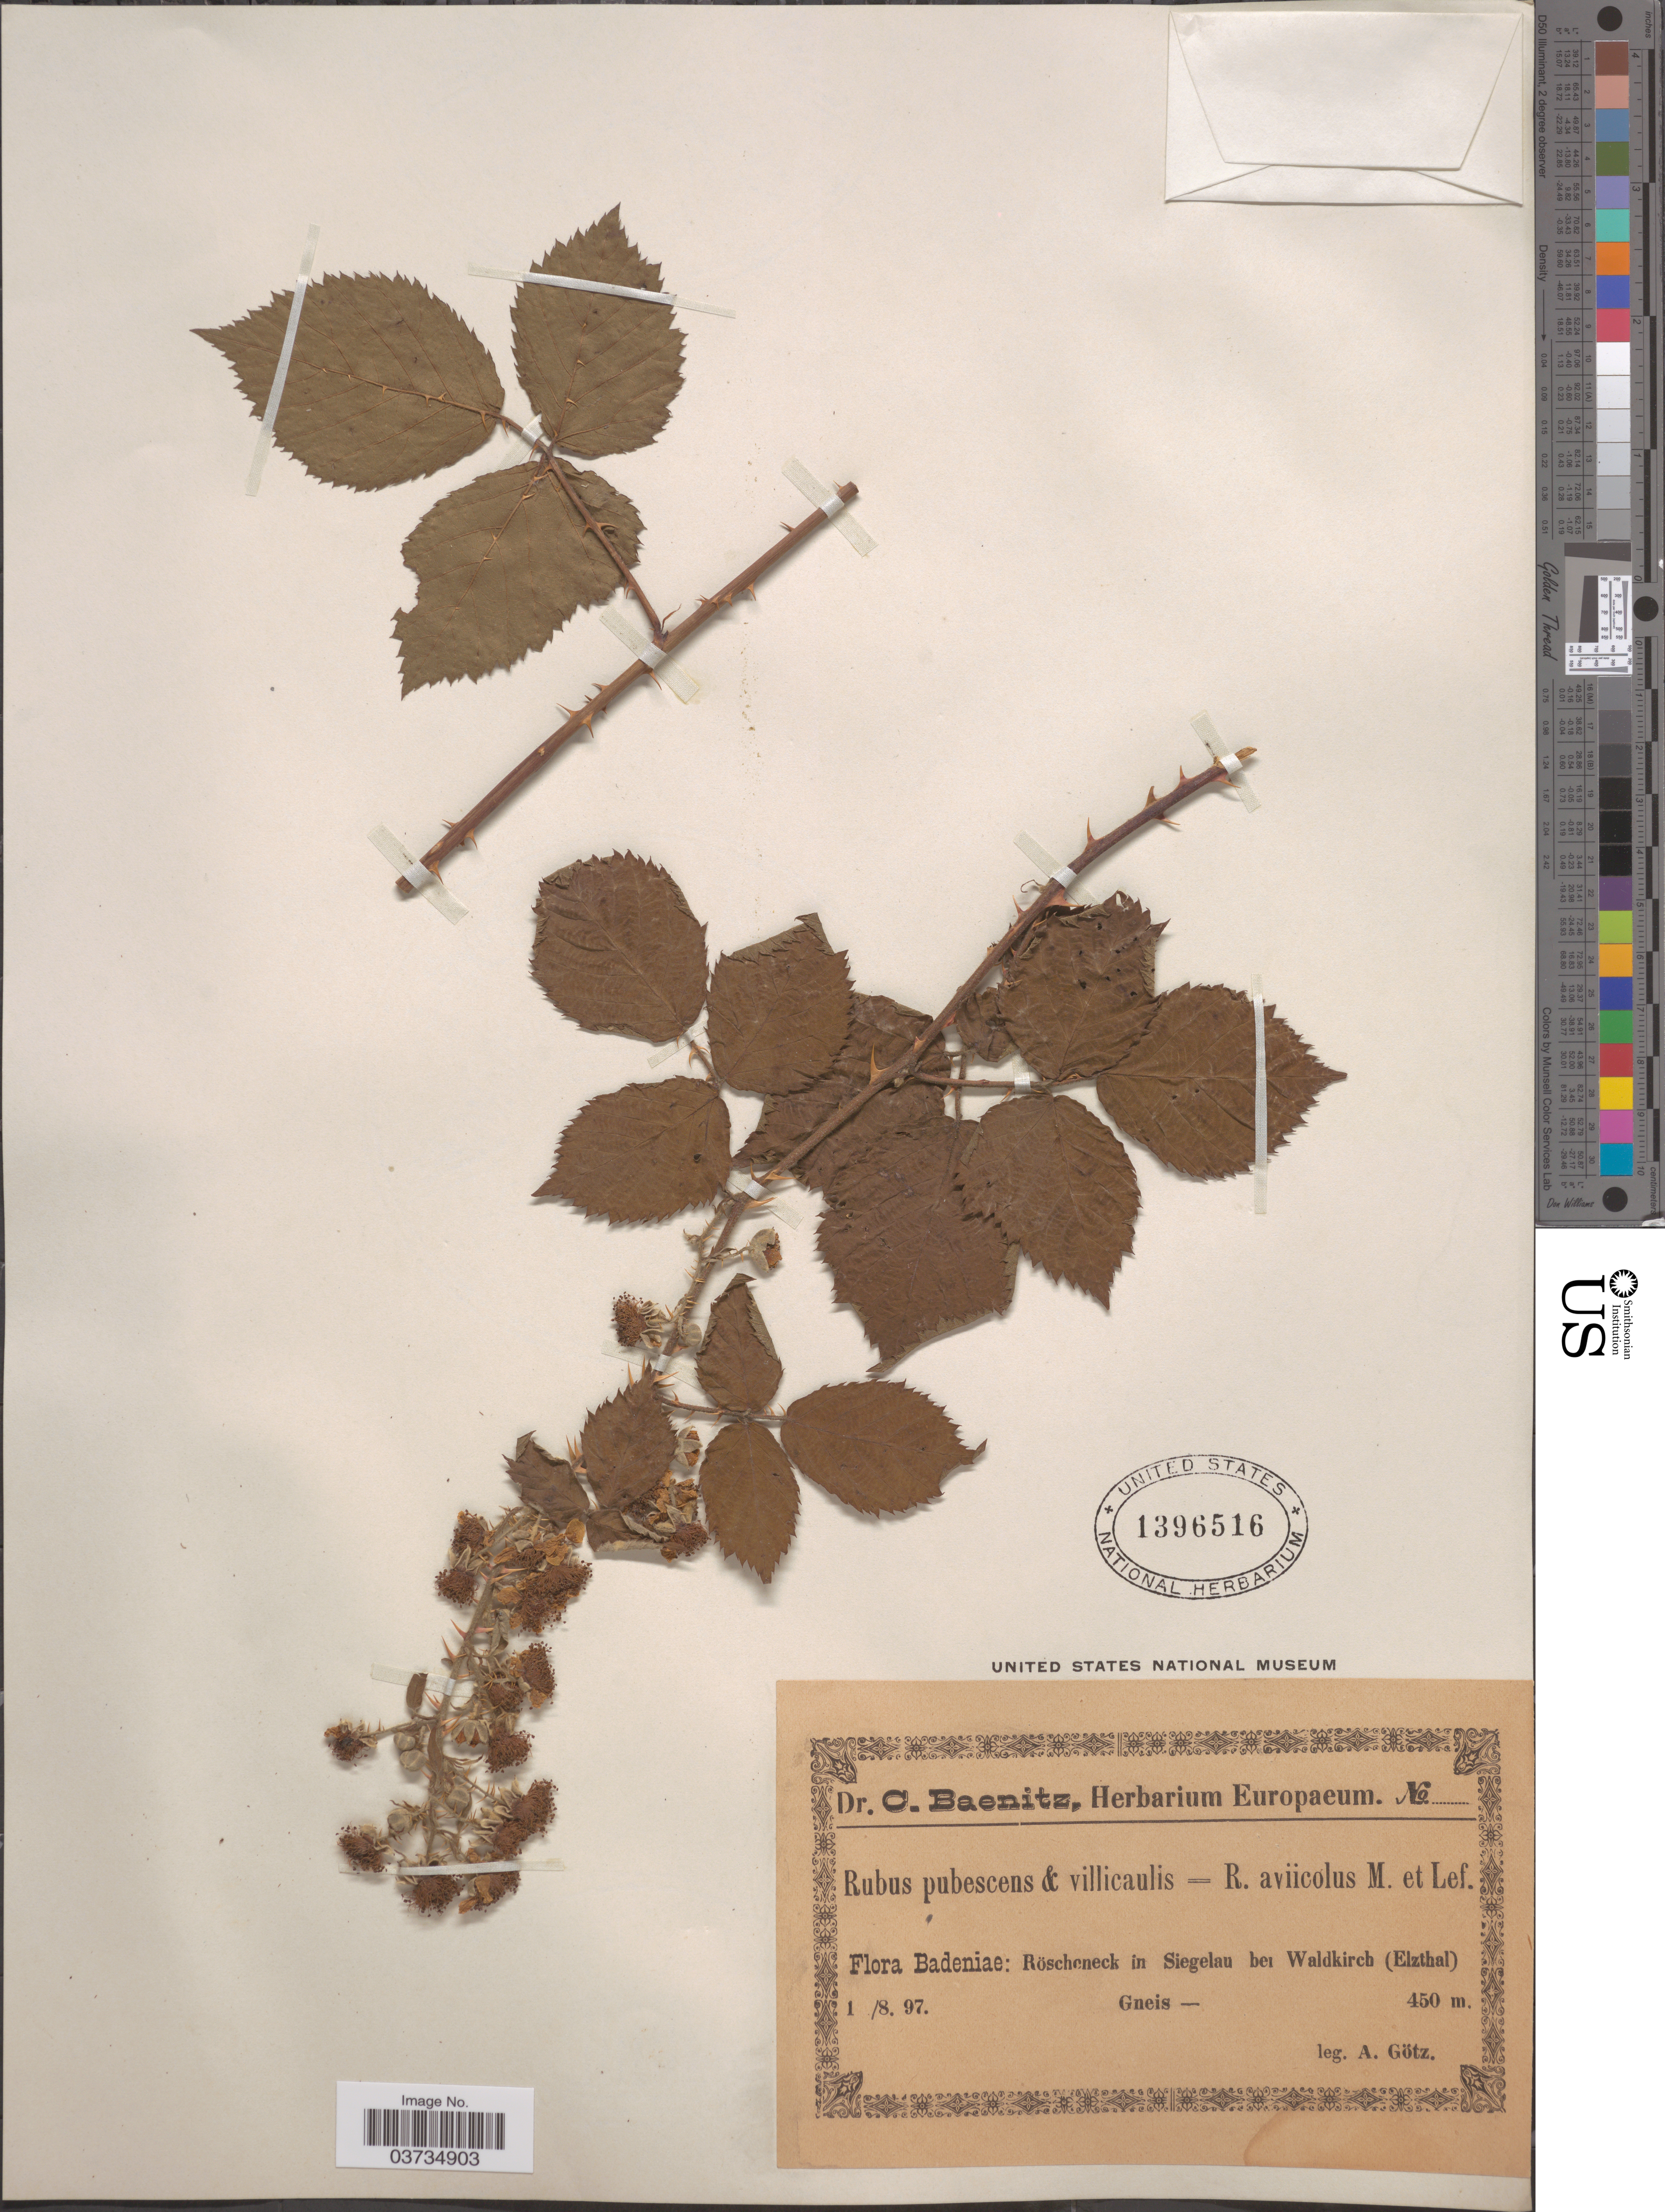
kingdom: Plantae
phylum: Tracheophyta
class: Magnoliopsida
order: Rosales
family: Rosaceae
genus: Rubus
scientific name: Rubus pubescens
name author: Raf.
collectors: A. Götz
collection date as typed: Transcribed d/m/y: 1/8/97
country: Germany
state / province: Baden-Württemberg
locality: Badeniae: Röscheneck in Siegelau bei Waldkirch (Elzthal).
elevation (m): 450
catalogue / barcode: US 1396516